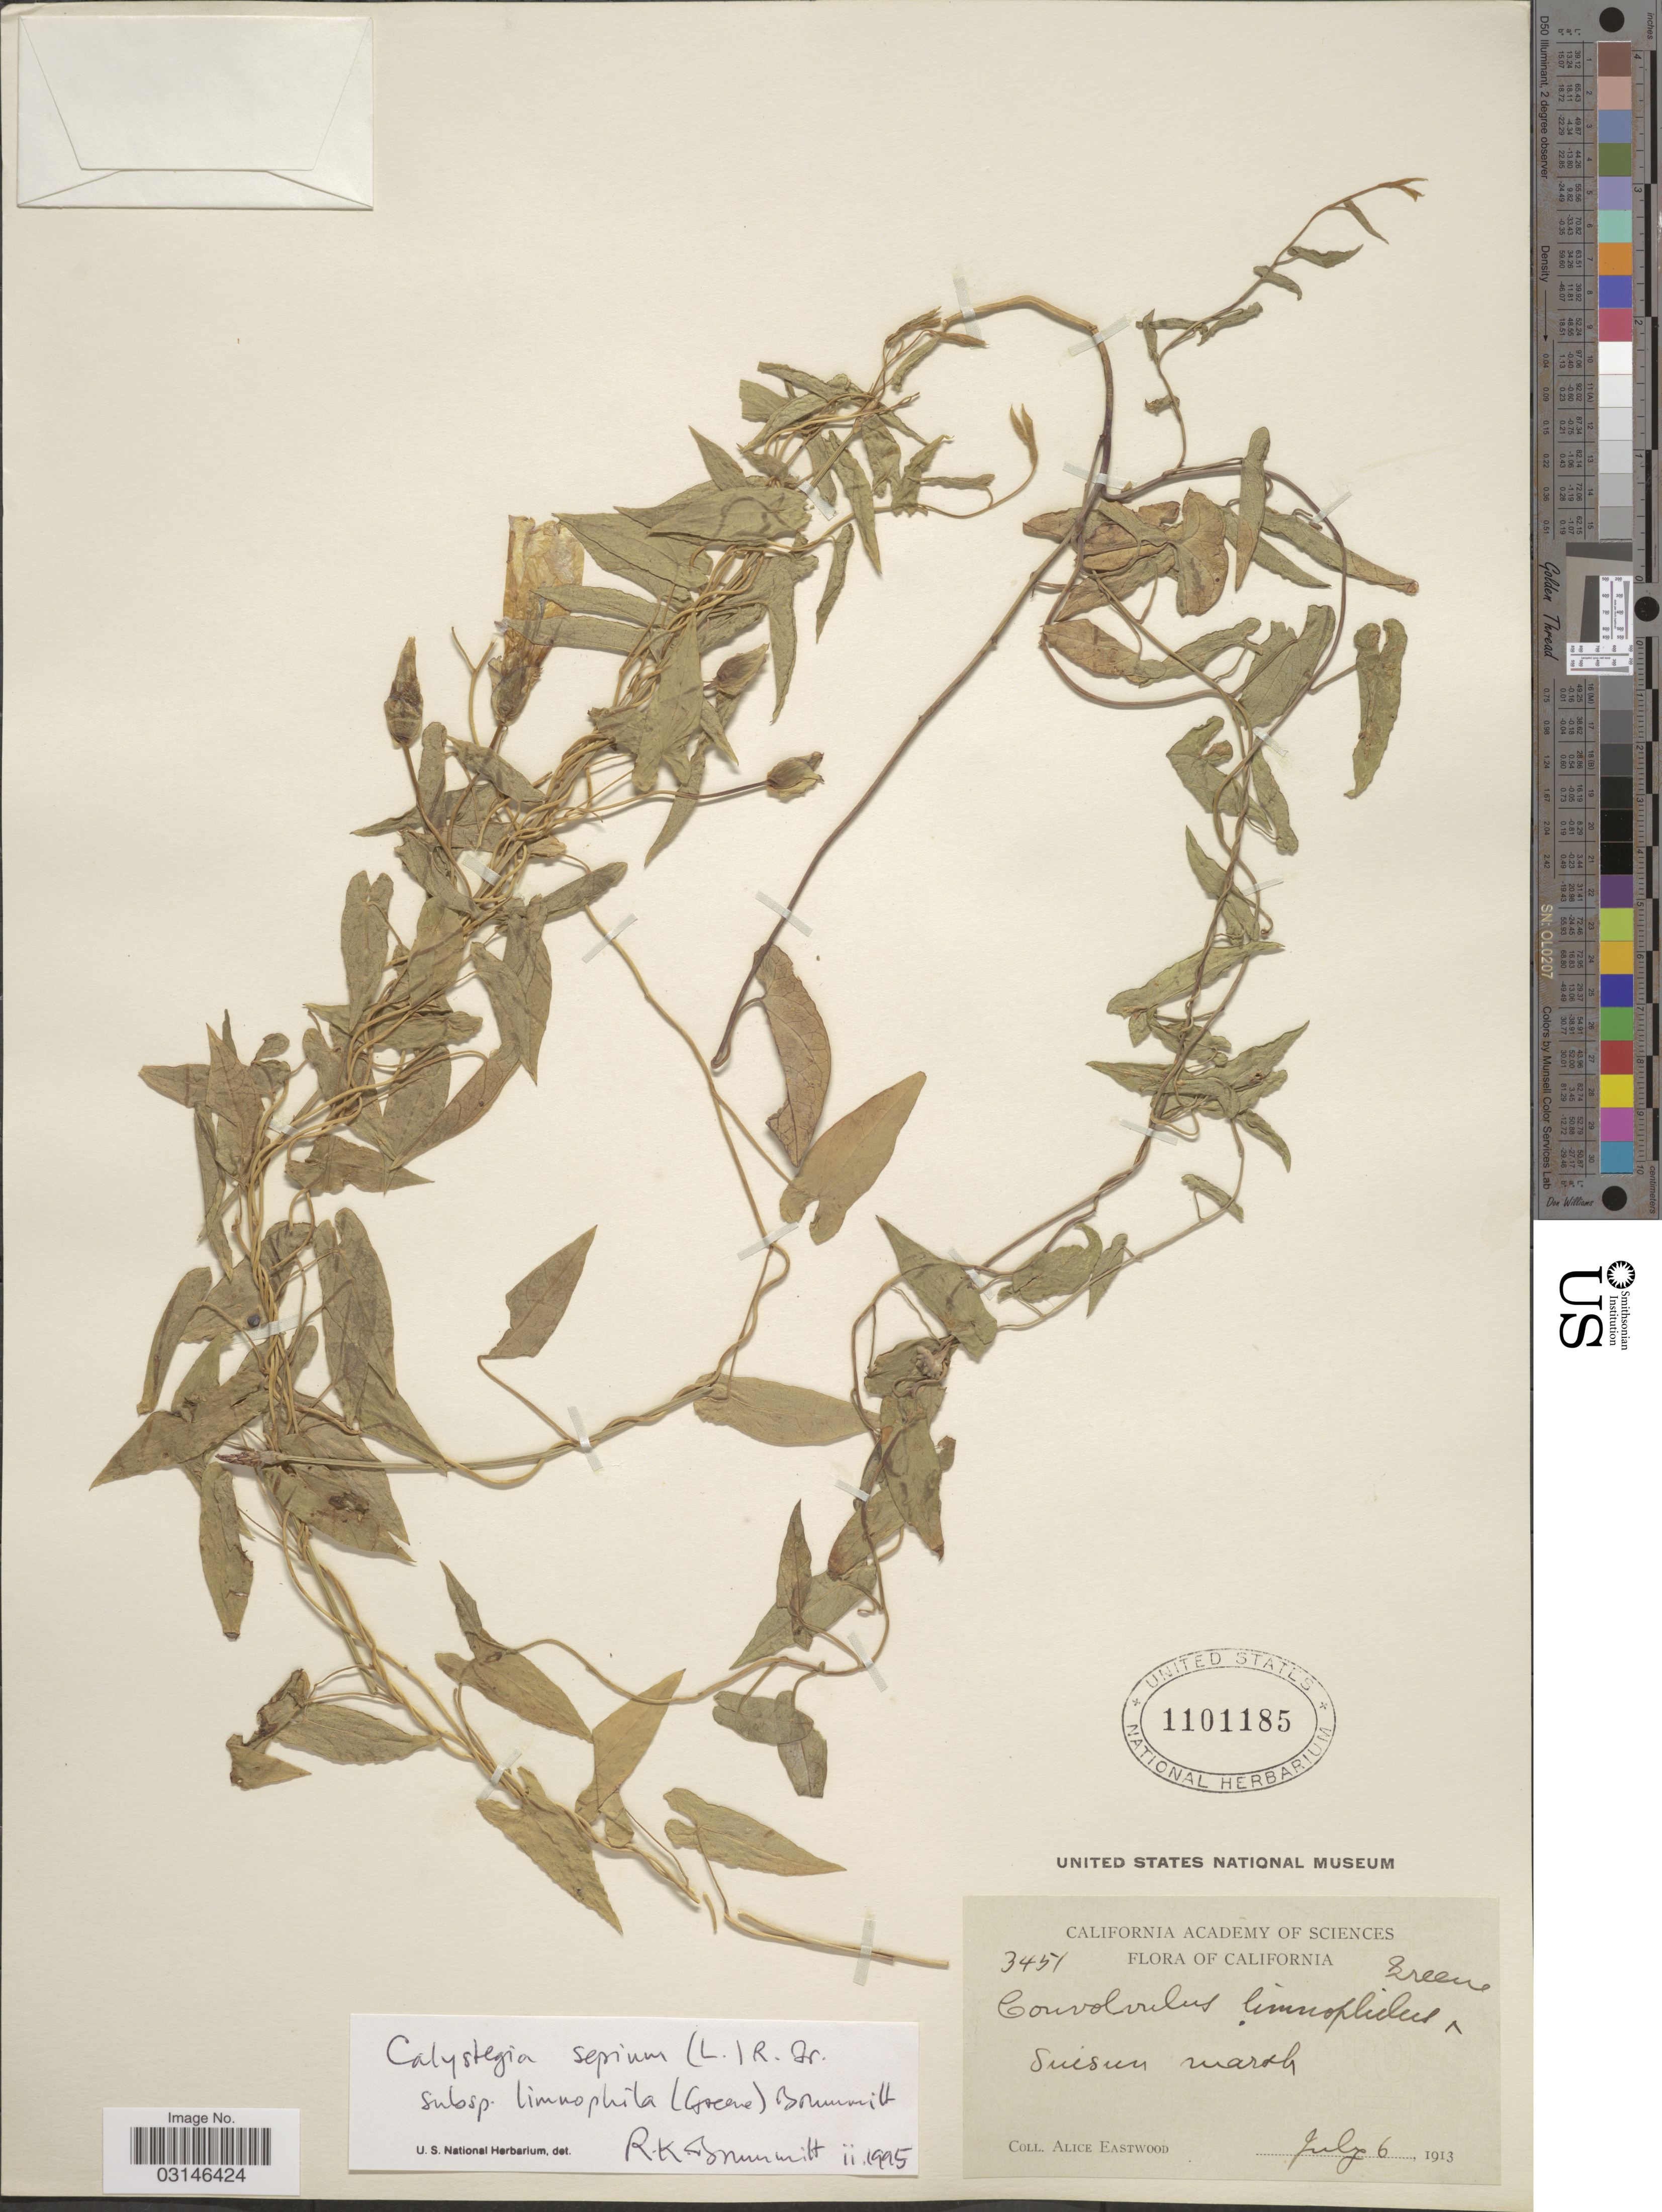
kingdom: Plantae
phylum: Tracheophyta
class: Magnoliopsida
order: Solanales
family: Convolvulaceae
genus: Calystegia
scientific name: Calystegia sepium subsp. limnophila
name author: (Greene) Brummitt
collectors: A. Eastwood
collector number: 3451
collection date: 1913-07-06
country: United States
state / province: California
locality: Suisun marsh.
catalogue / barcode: US 1101185